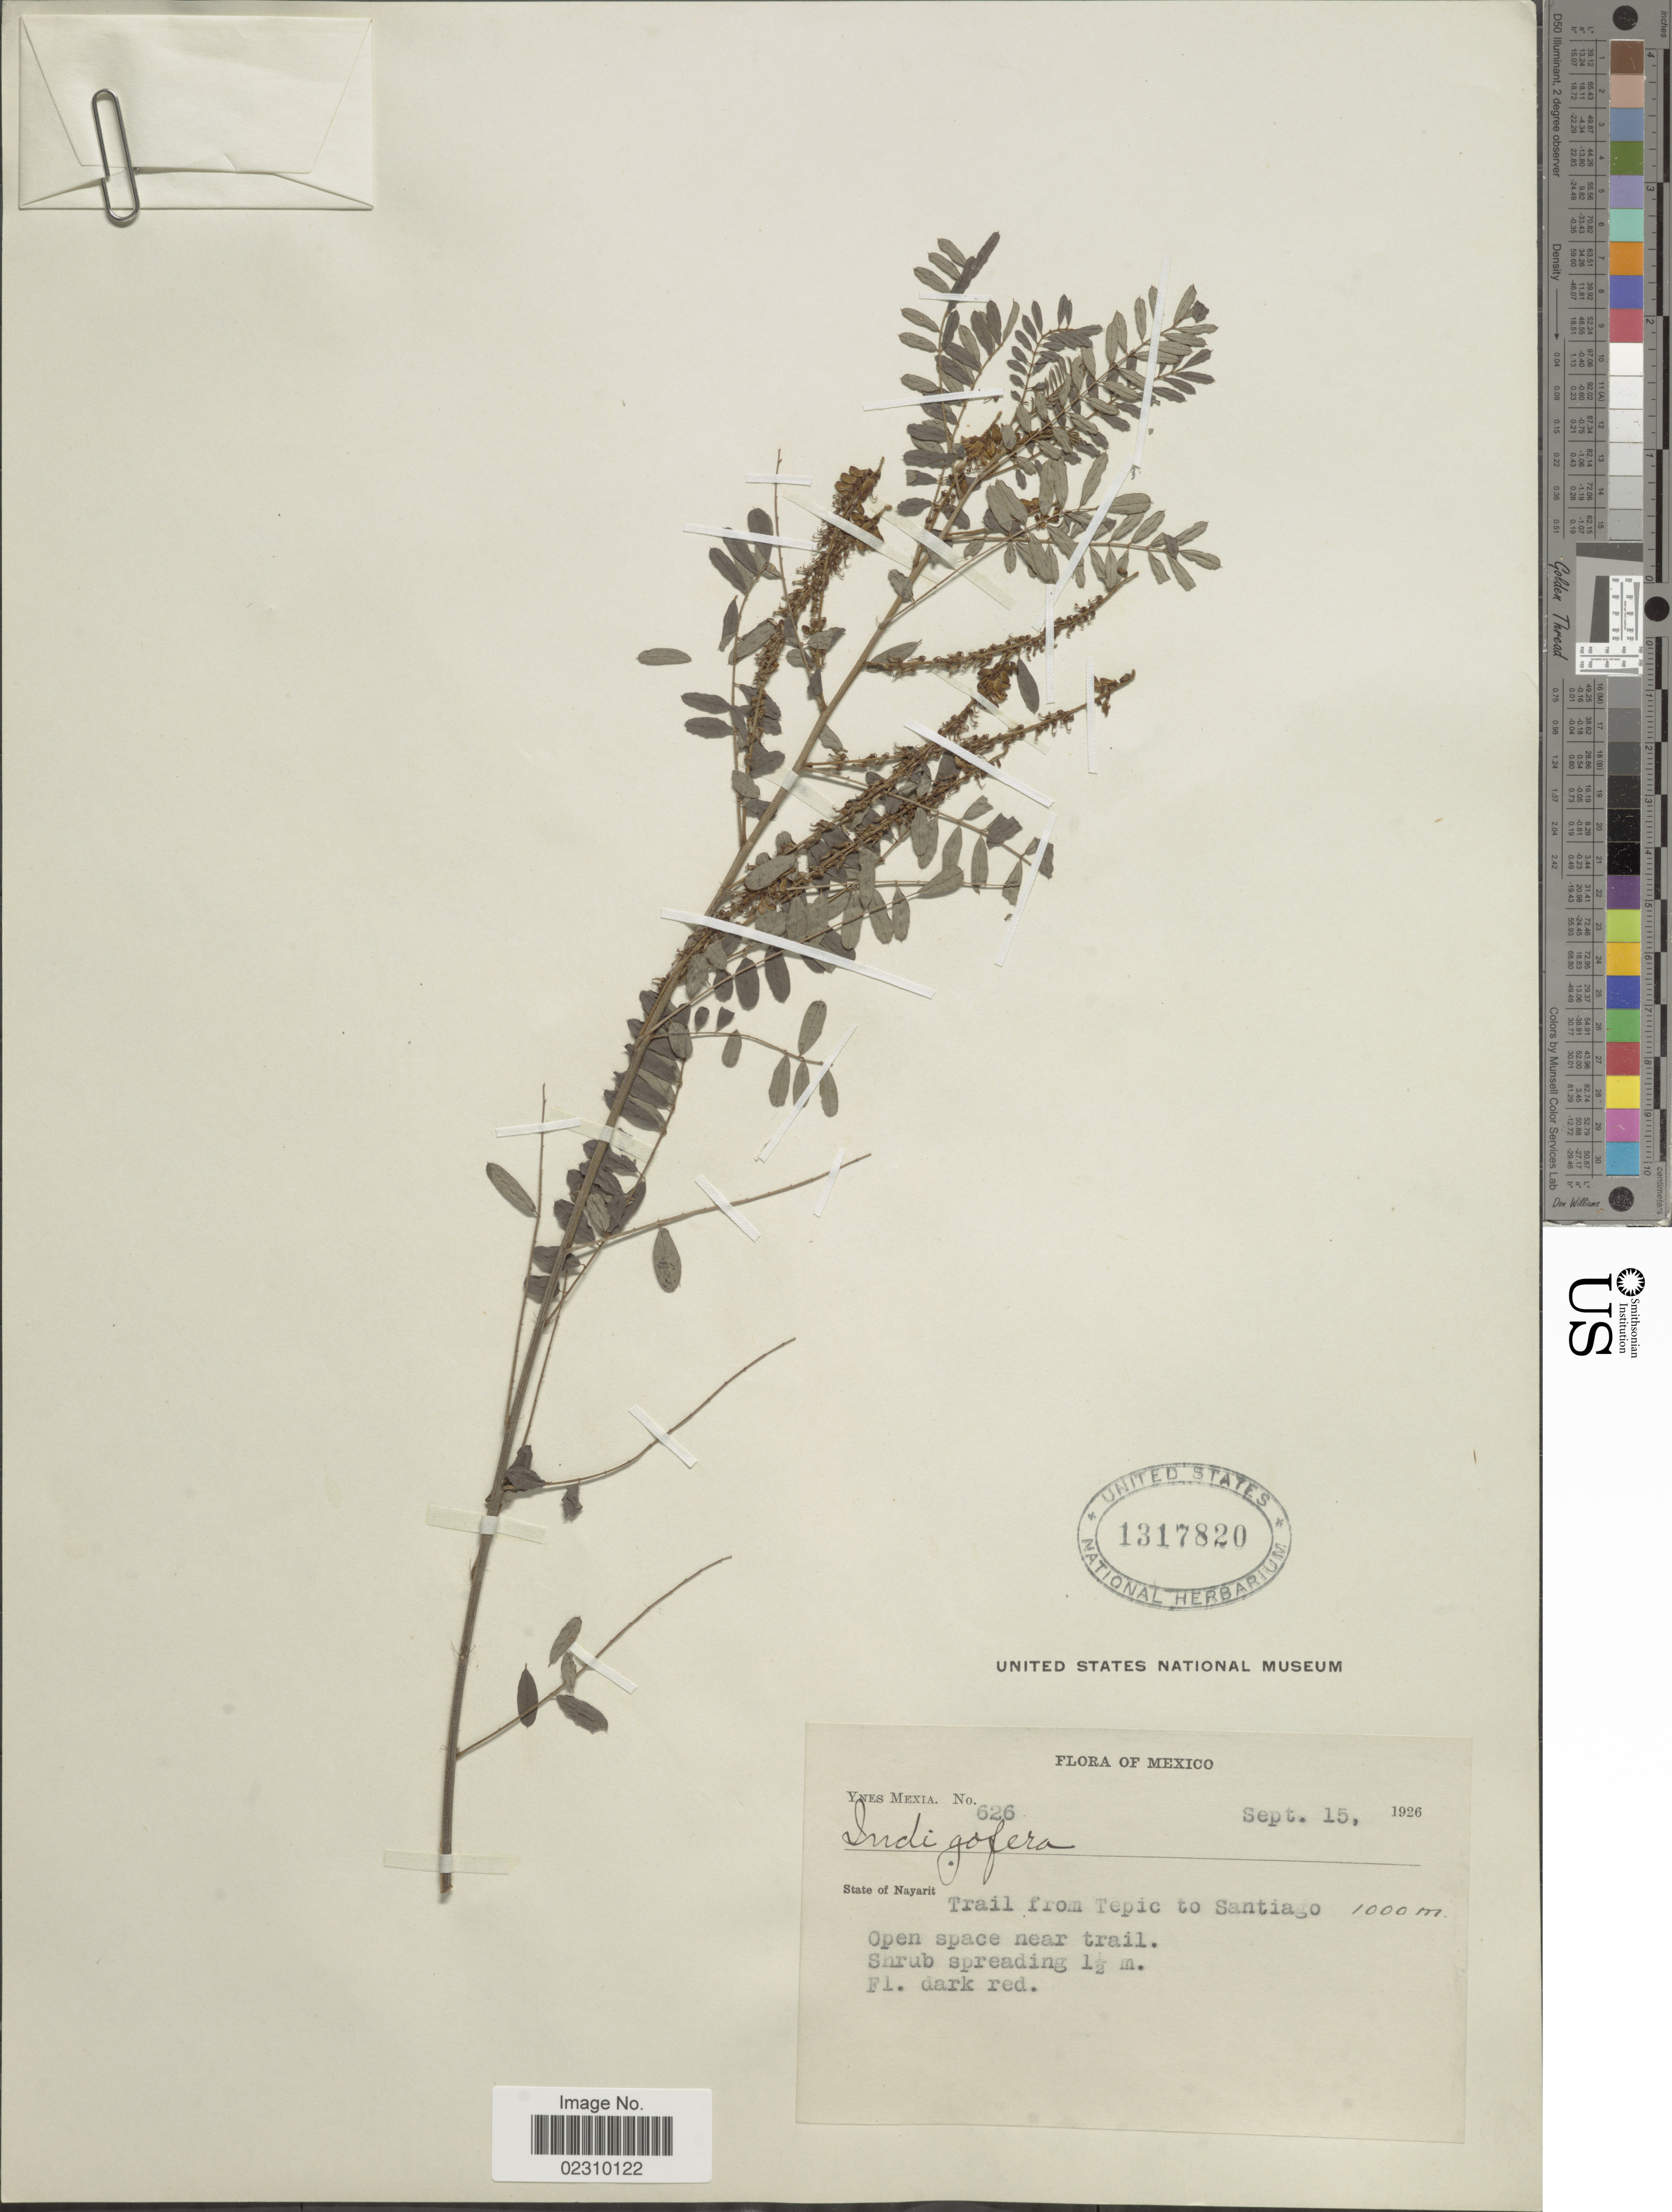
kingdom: Plantae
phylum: Tracheophyta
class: Magnoliopsida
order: Fabales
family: Fabaceae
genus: Indigofera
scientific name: Indigofera sp.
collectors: Y. Mexia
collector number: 626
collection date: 1926-09-15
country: Mexico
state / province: Nayarit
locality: Trail from Tepic to Santiago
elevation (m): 1000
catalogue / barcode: US 1317820